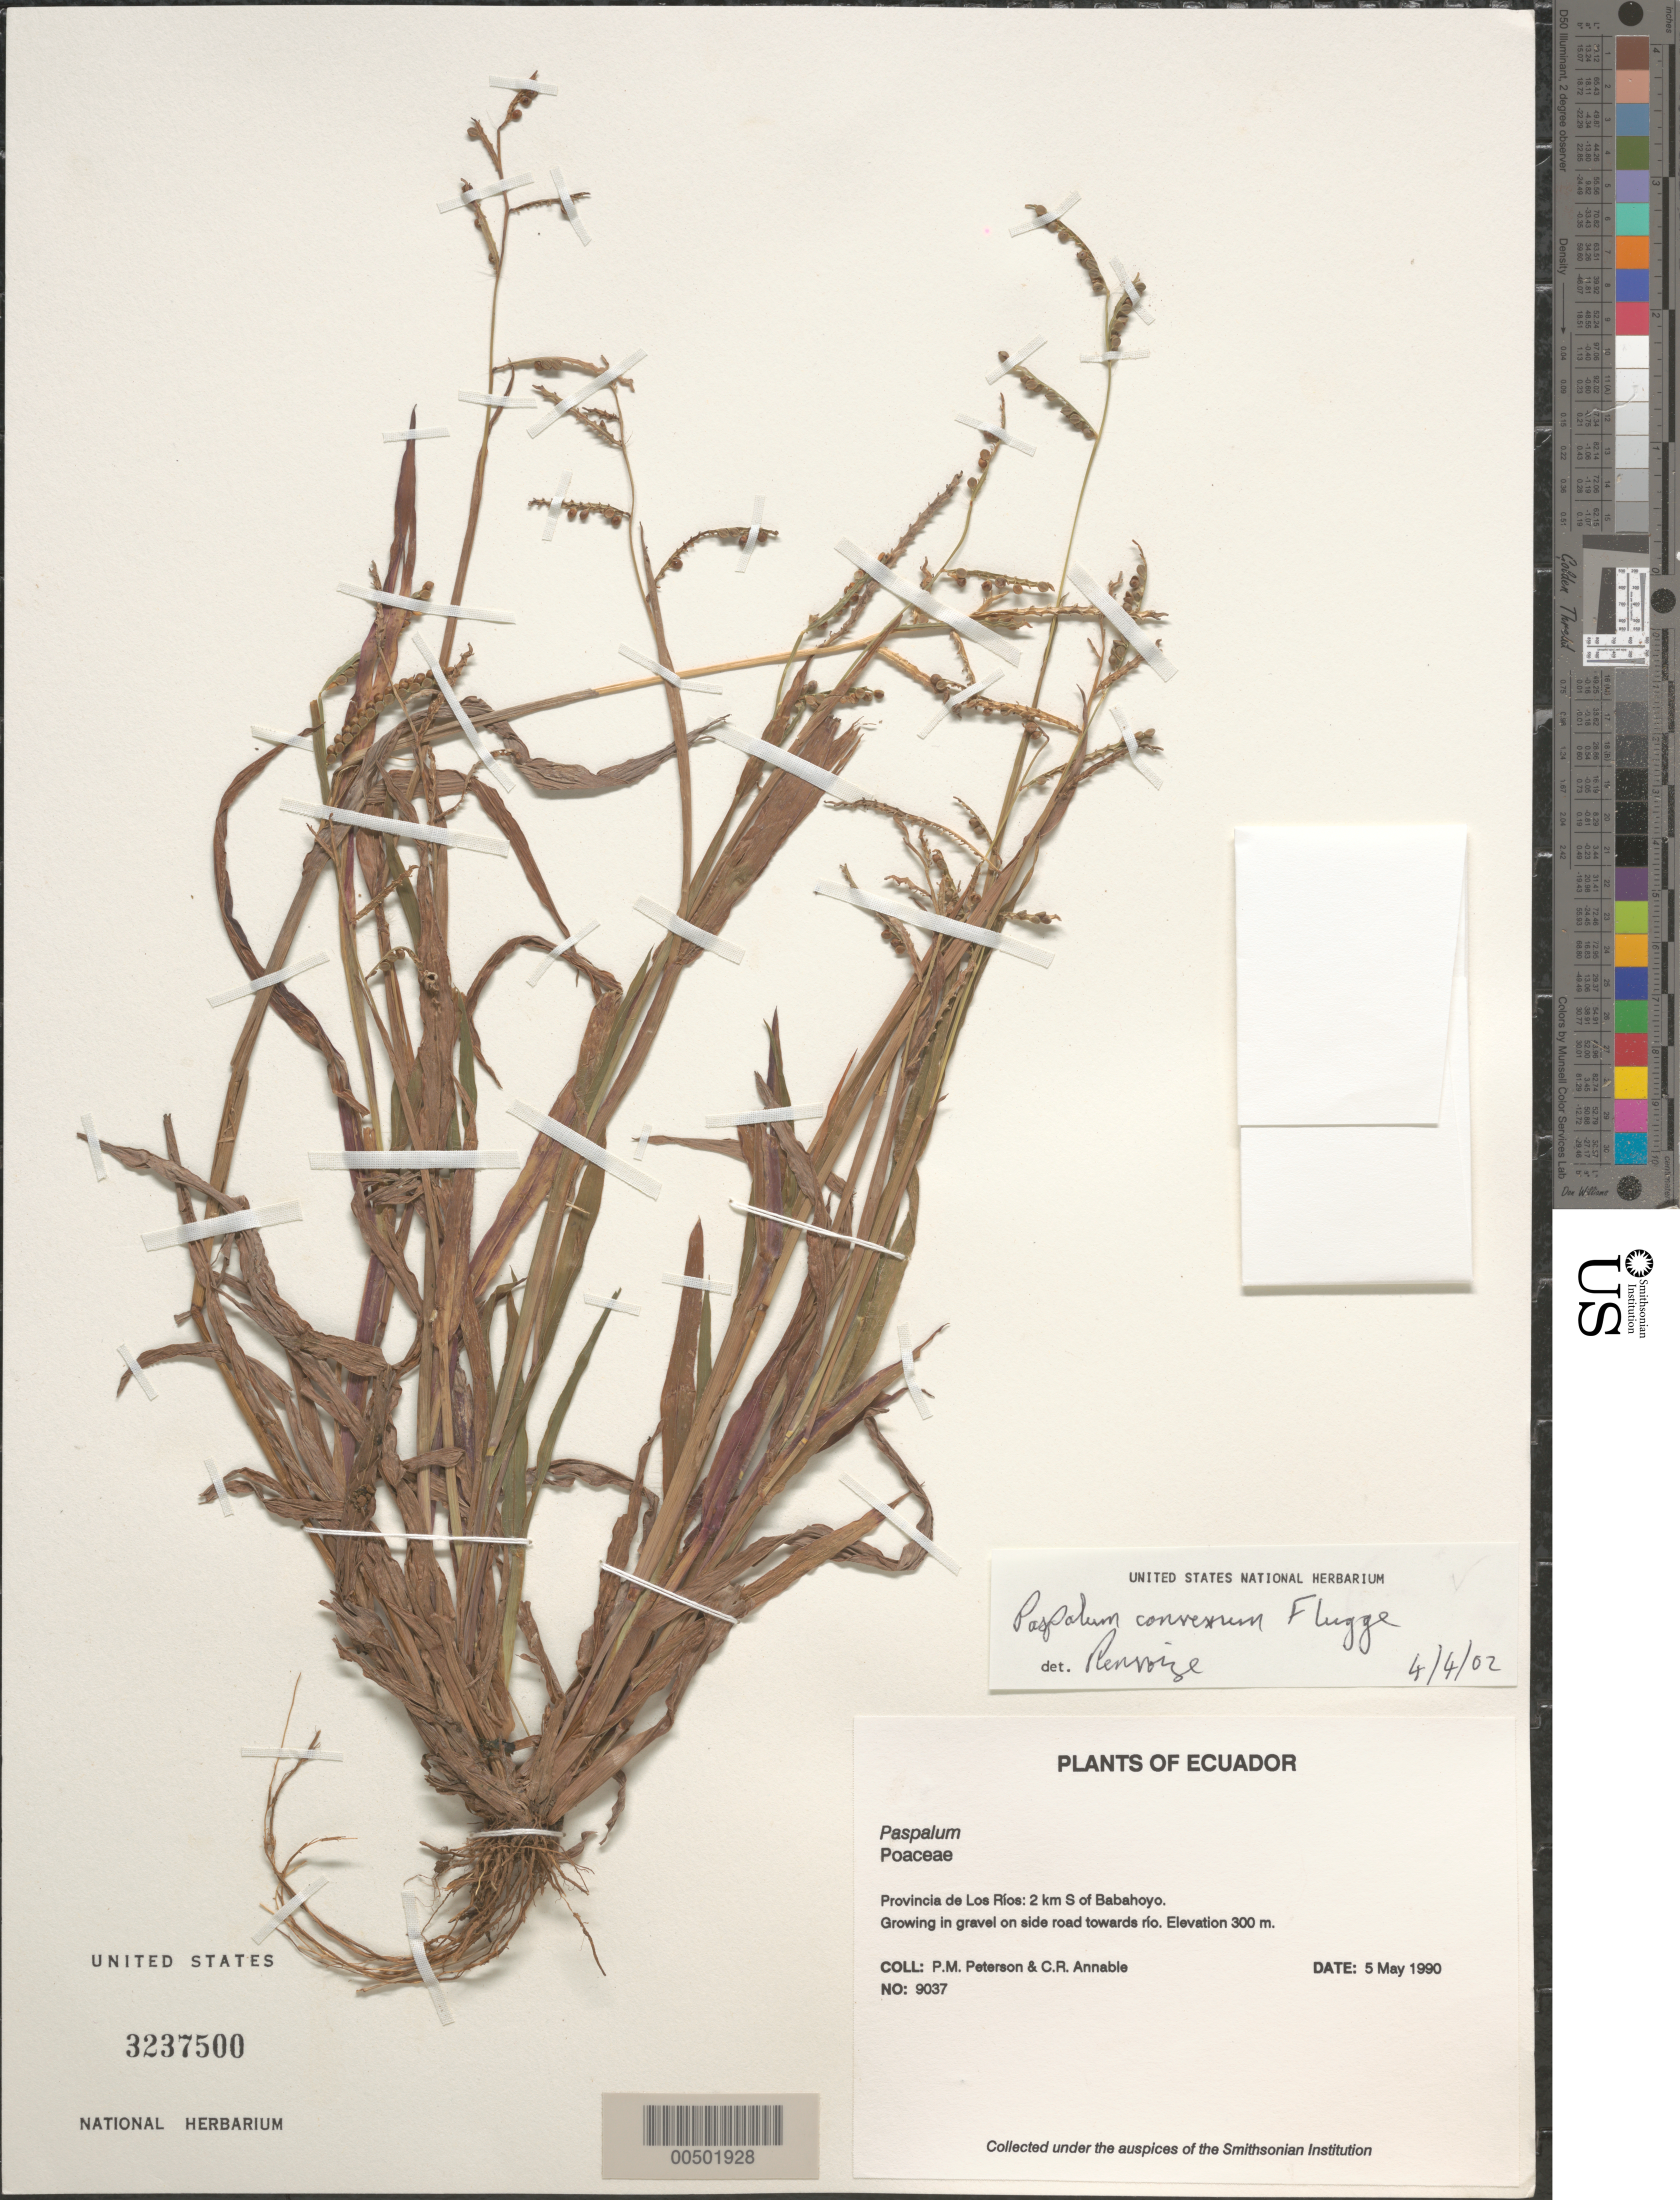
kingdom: Plantae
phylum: Tracheophyta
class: Liliopsida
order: Poales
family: Poaceae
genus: Paspalum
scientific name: Paspalum convexum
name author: Humb. & Bonpl. ex Flüggé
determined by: Renvoize, S. A.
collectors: P. M. Peterson & C. R. Annable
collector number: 09037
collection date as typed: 05 May 1990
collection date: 1990-05-05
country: Ecuador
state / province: Los Ríos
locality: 2 km S of Babahoyo.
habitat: Growing in gravel on side road towards río.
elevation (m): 300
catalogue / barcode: US 3237500